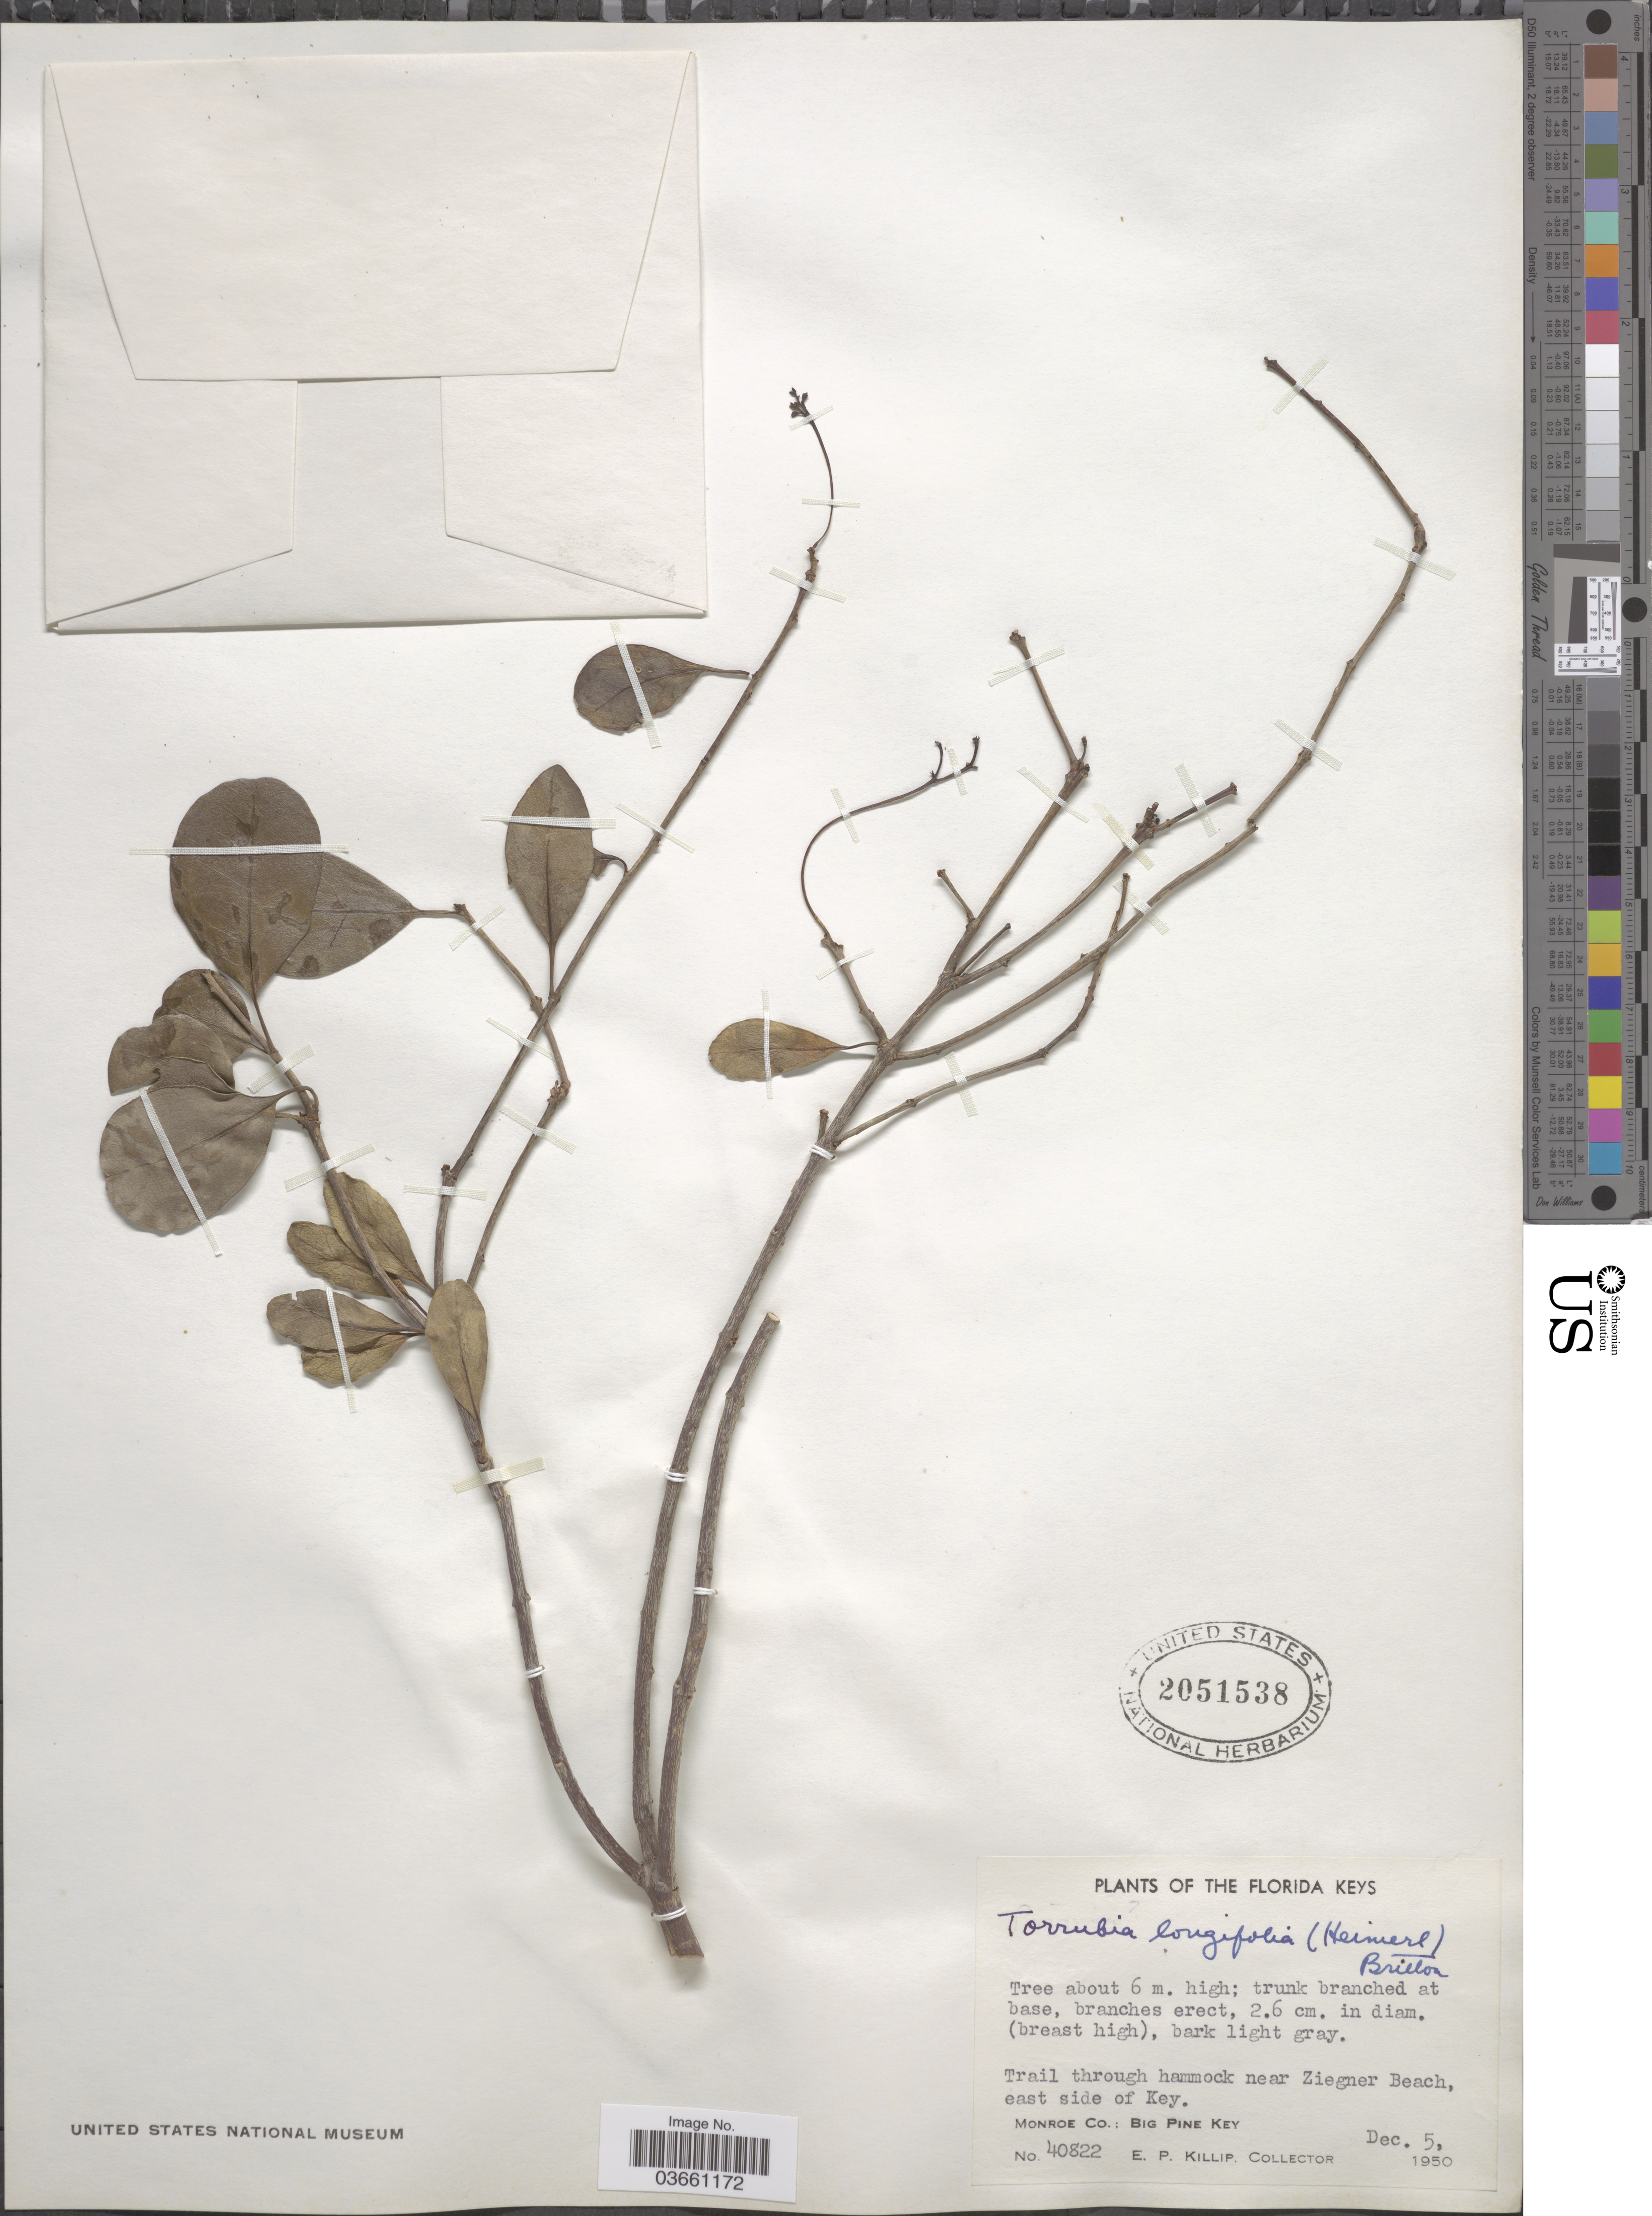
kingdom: Plantae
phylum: Tracheophyta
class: Magnoliopsida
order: Caryophyllales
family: Nyctaginaceae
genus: Guapira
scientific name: Guapira discolor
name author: (Spreng.) Little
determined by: Strong, Mark T., (BOT), Smithsonian Institution - National Museum of Natural History (UNITED STATES)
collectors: E. P. Killip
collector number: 40822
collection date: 1950-12-05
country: United States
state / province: Florida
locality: Florida Keys. Trail through hammock near Ziegner Beach, east side of Key. Monroe Co.: Big Pine Key.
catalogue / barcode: US 2051538